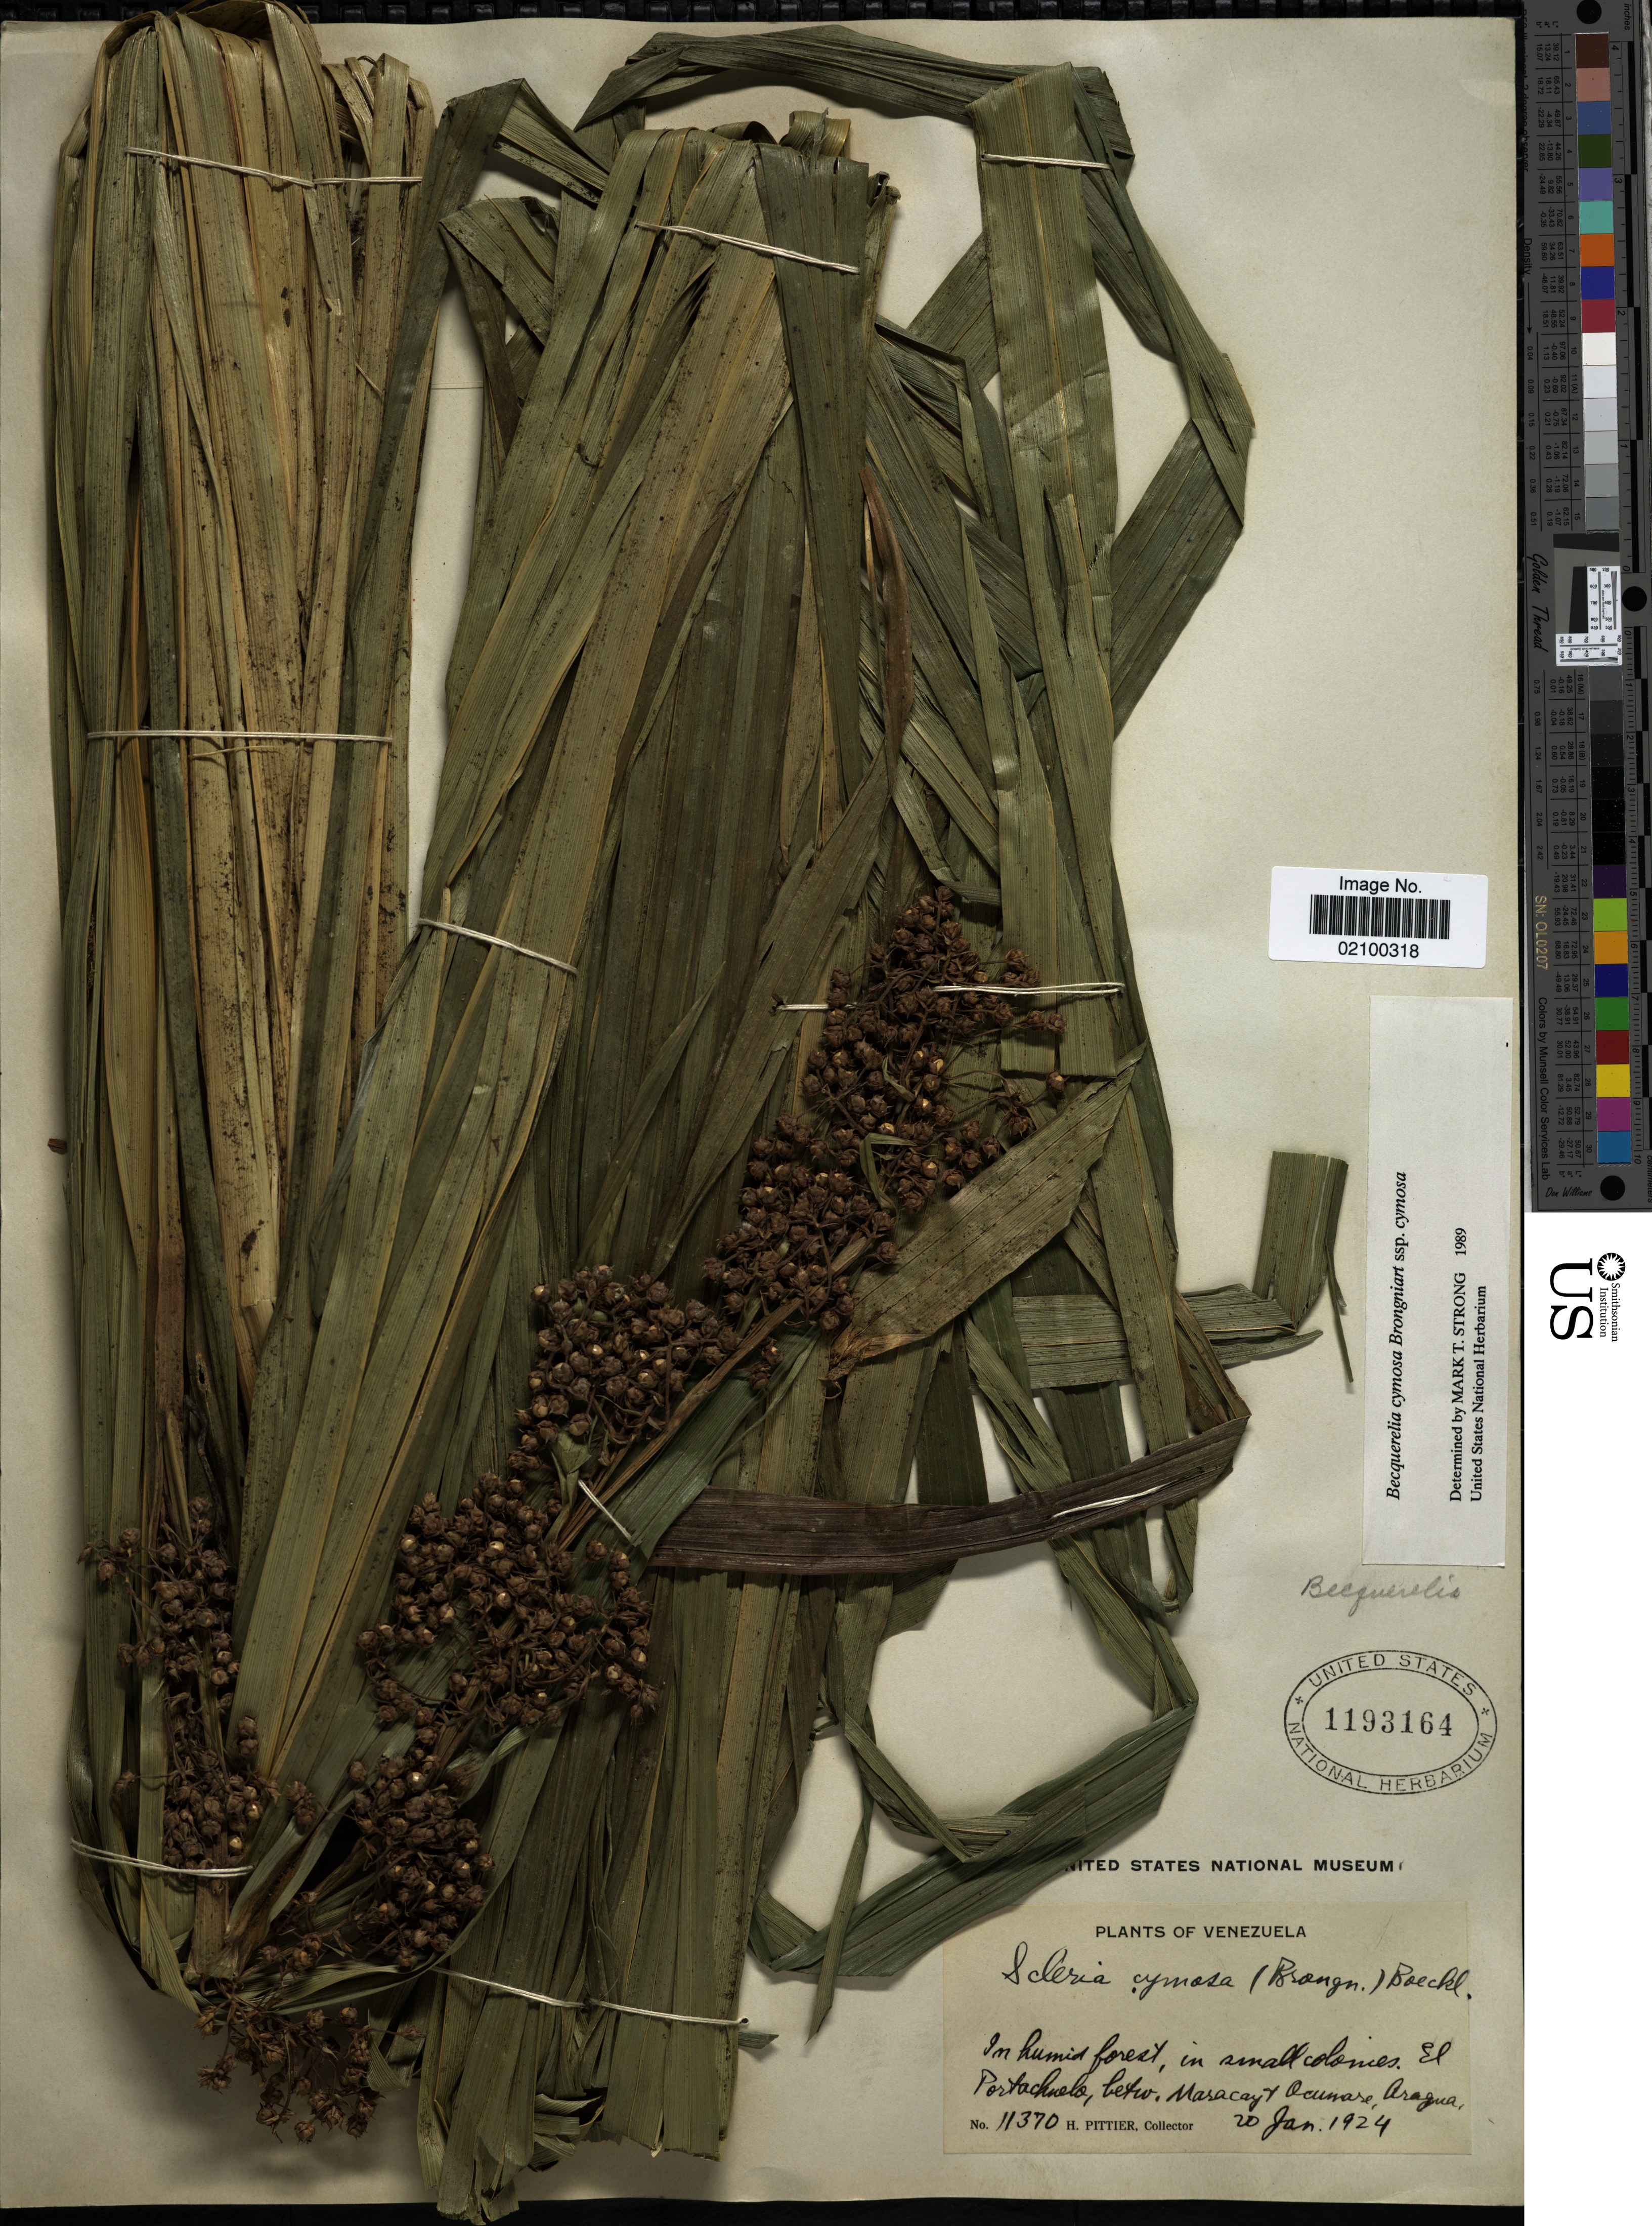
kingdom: Plantae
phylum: Tracheophyta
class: Liliopsida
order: Poales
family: Cyperaceae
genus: Becquerelia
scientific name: Becquerelia cymosa subsp. cymosa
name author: Brongn.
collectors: H. F. Pittier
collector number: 11370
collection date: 1924-01-20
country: Venezuela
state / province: Aragua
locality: El Portachuelo, betw. Maracay y Ocumare.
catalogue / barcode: US 1193164